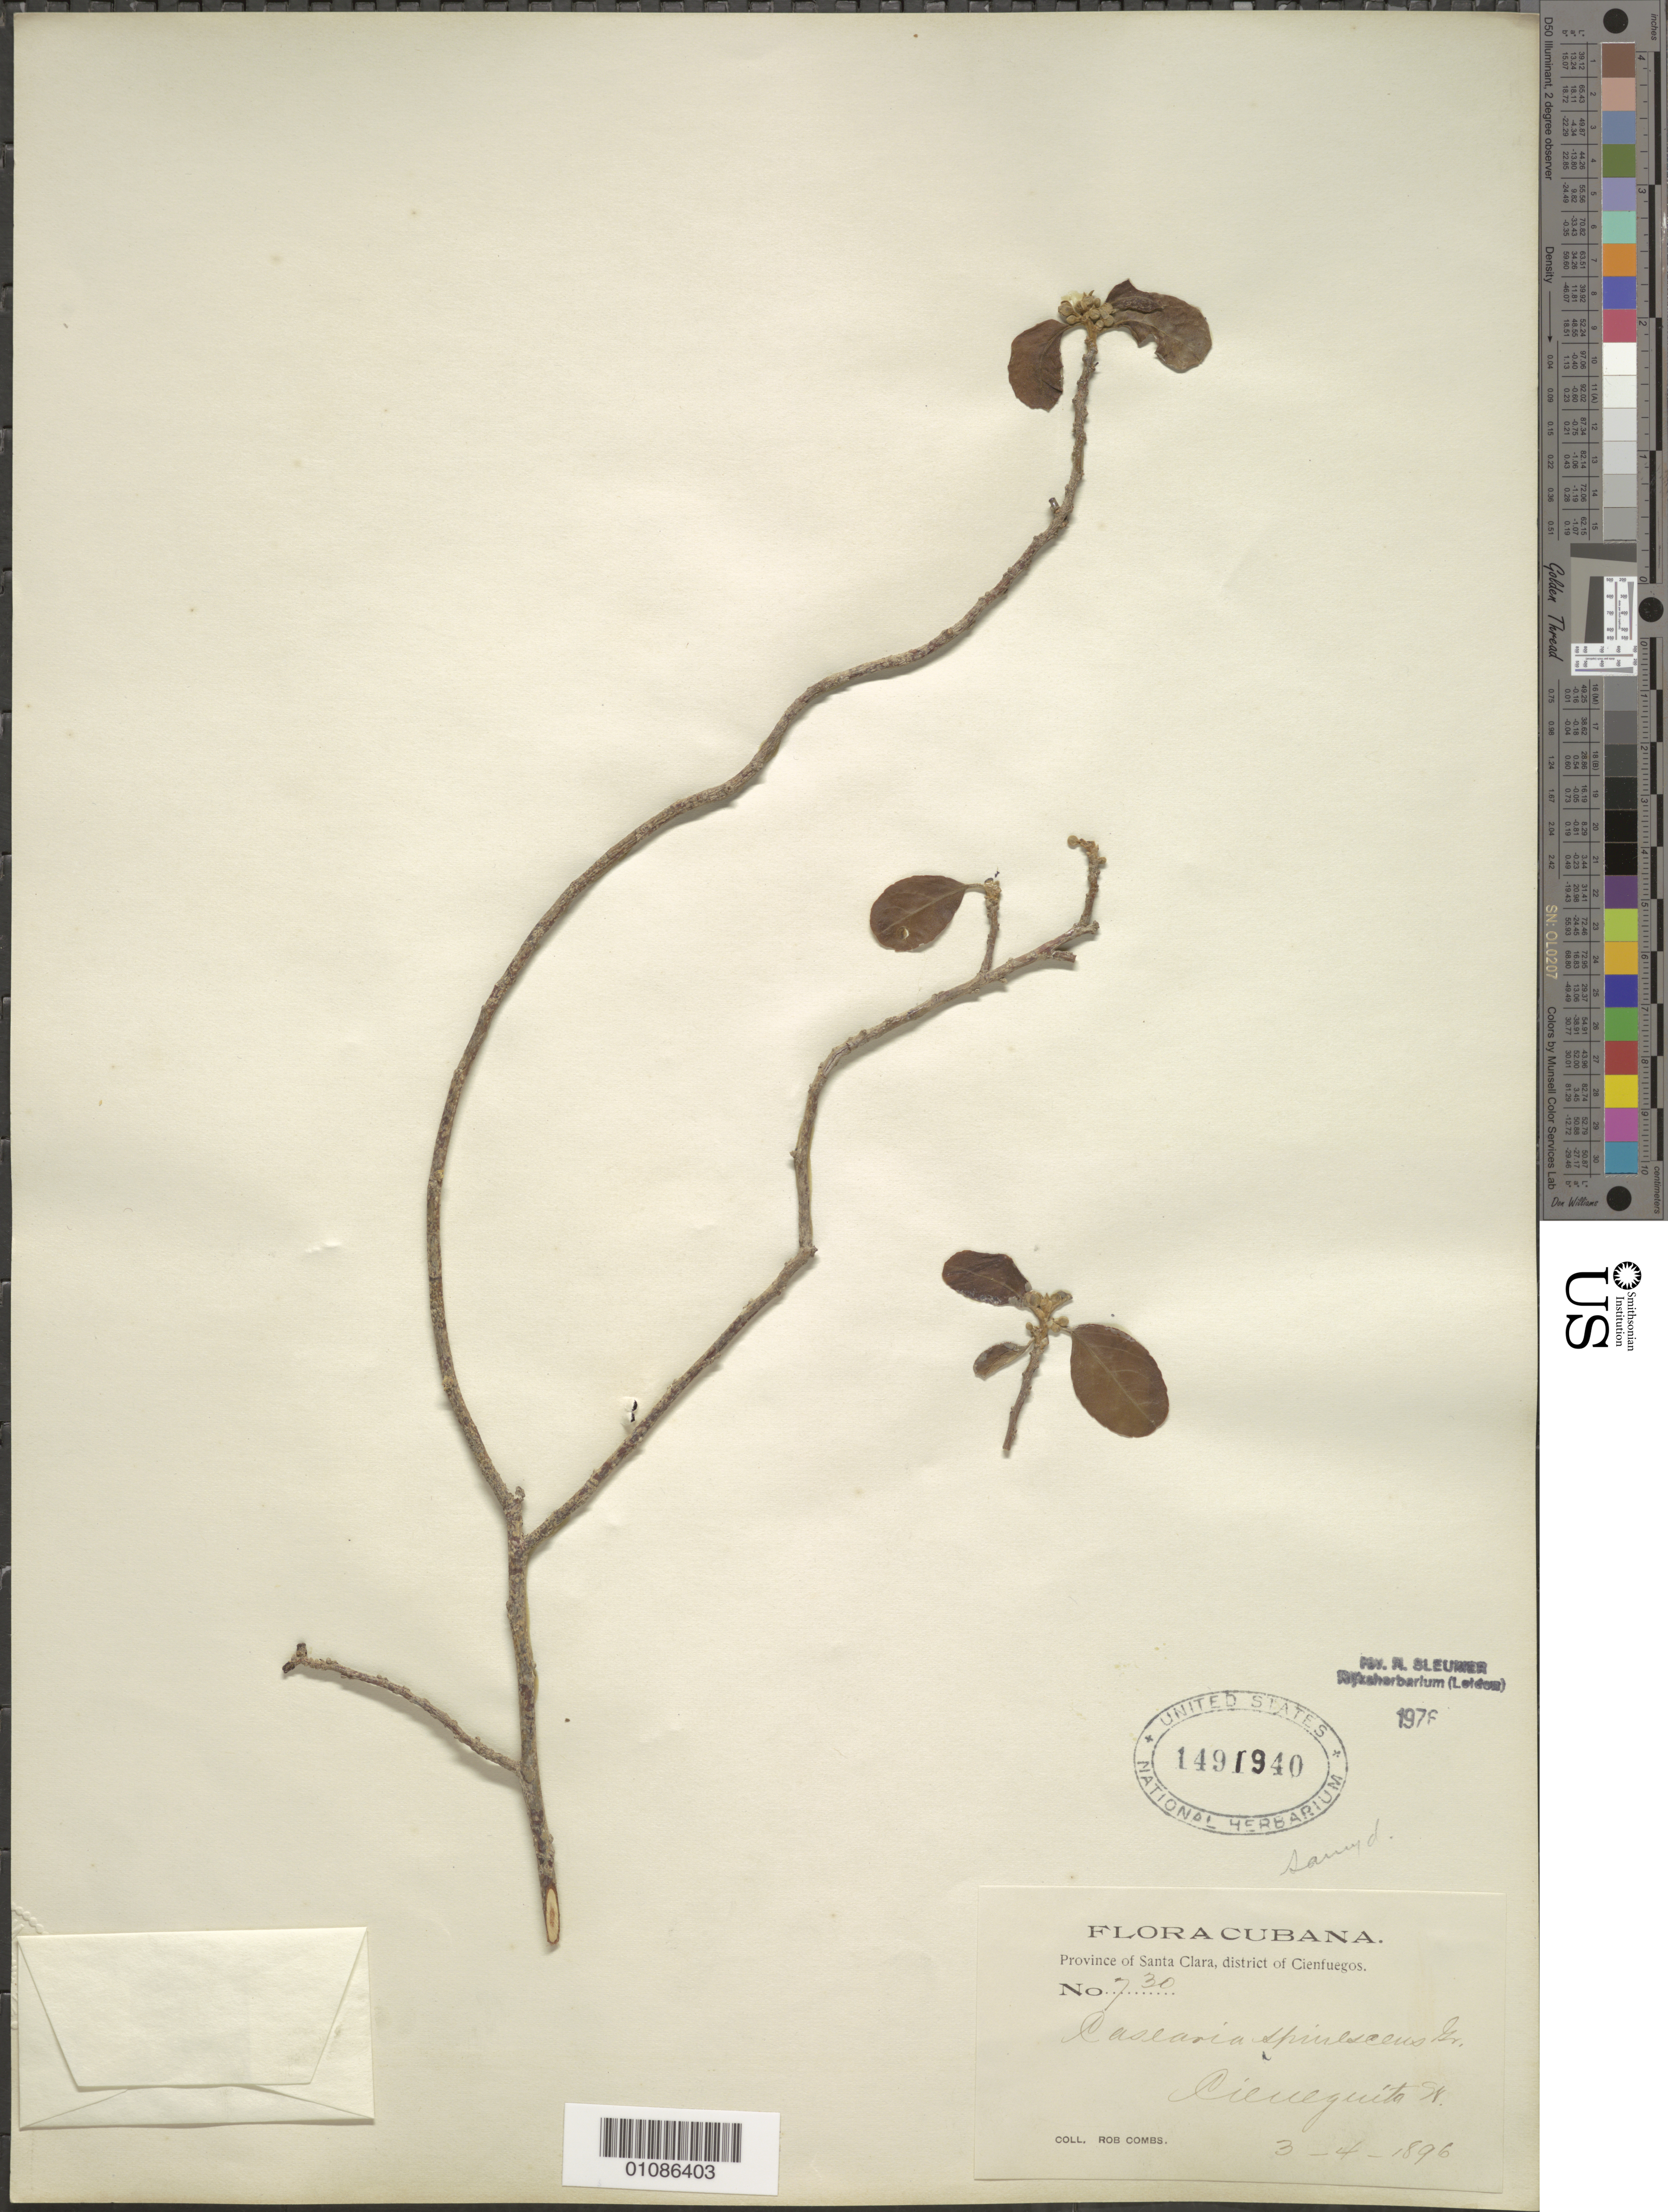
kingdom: Plantae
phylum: Tracheophyta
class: Magnoliopsida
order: Malpighiales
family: Salicaceae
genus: Casearia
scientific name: Casearia spinescens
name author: (Sw.) Griseb.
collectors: R. Combs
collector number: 740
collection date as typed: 03 Apr 1896 or 04 Mar 1896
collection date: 1896-03-04 or 1896-04-03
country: Cuba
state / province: Villa Clara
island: Cuba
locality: Santa Clara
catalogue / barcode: US 1491940